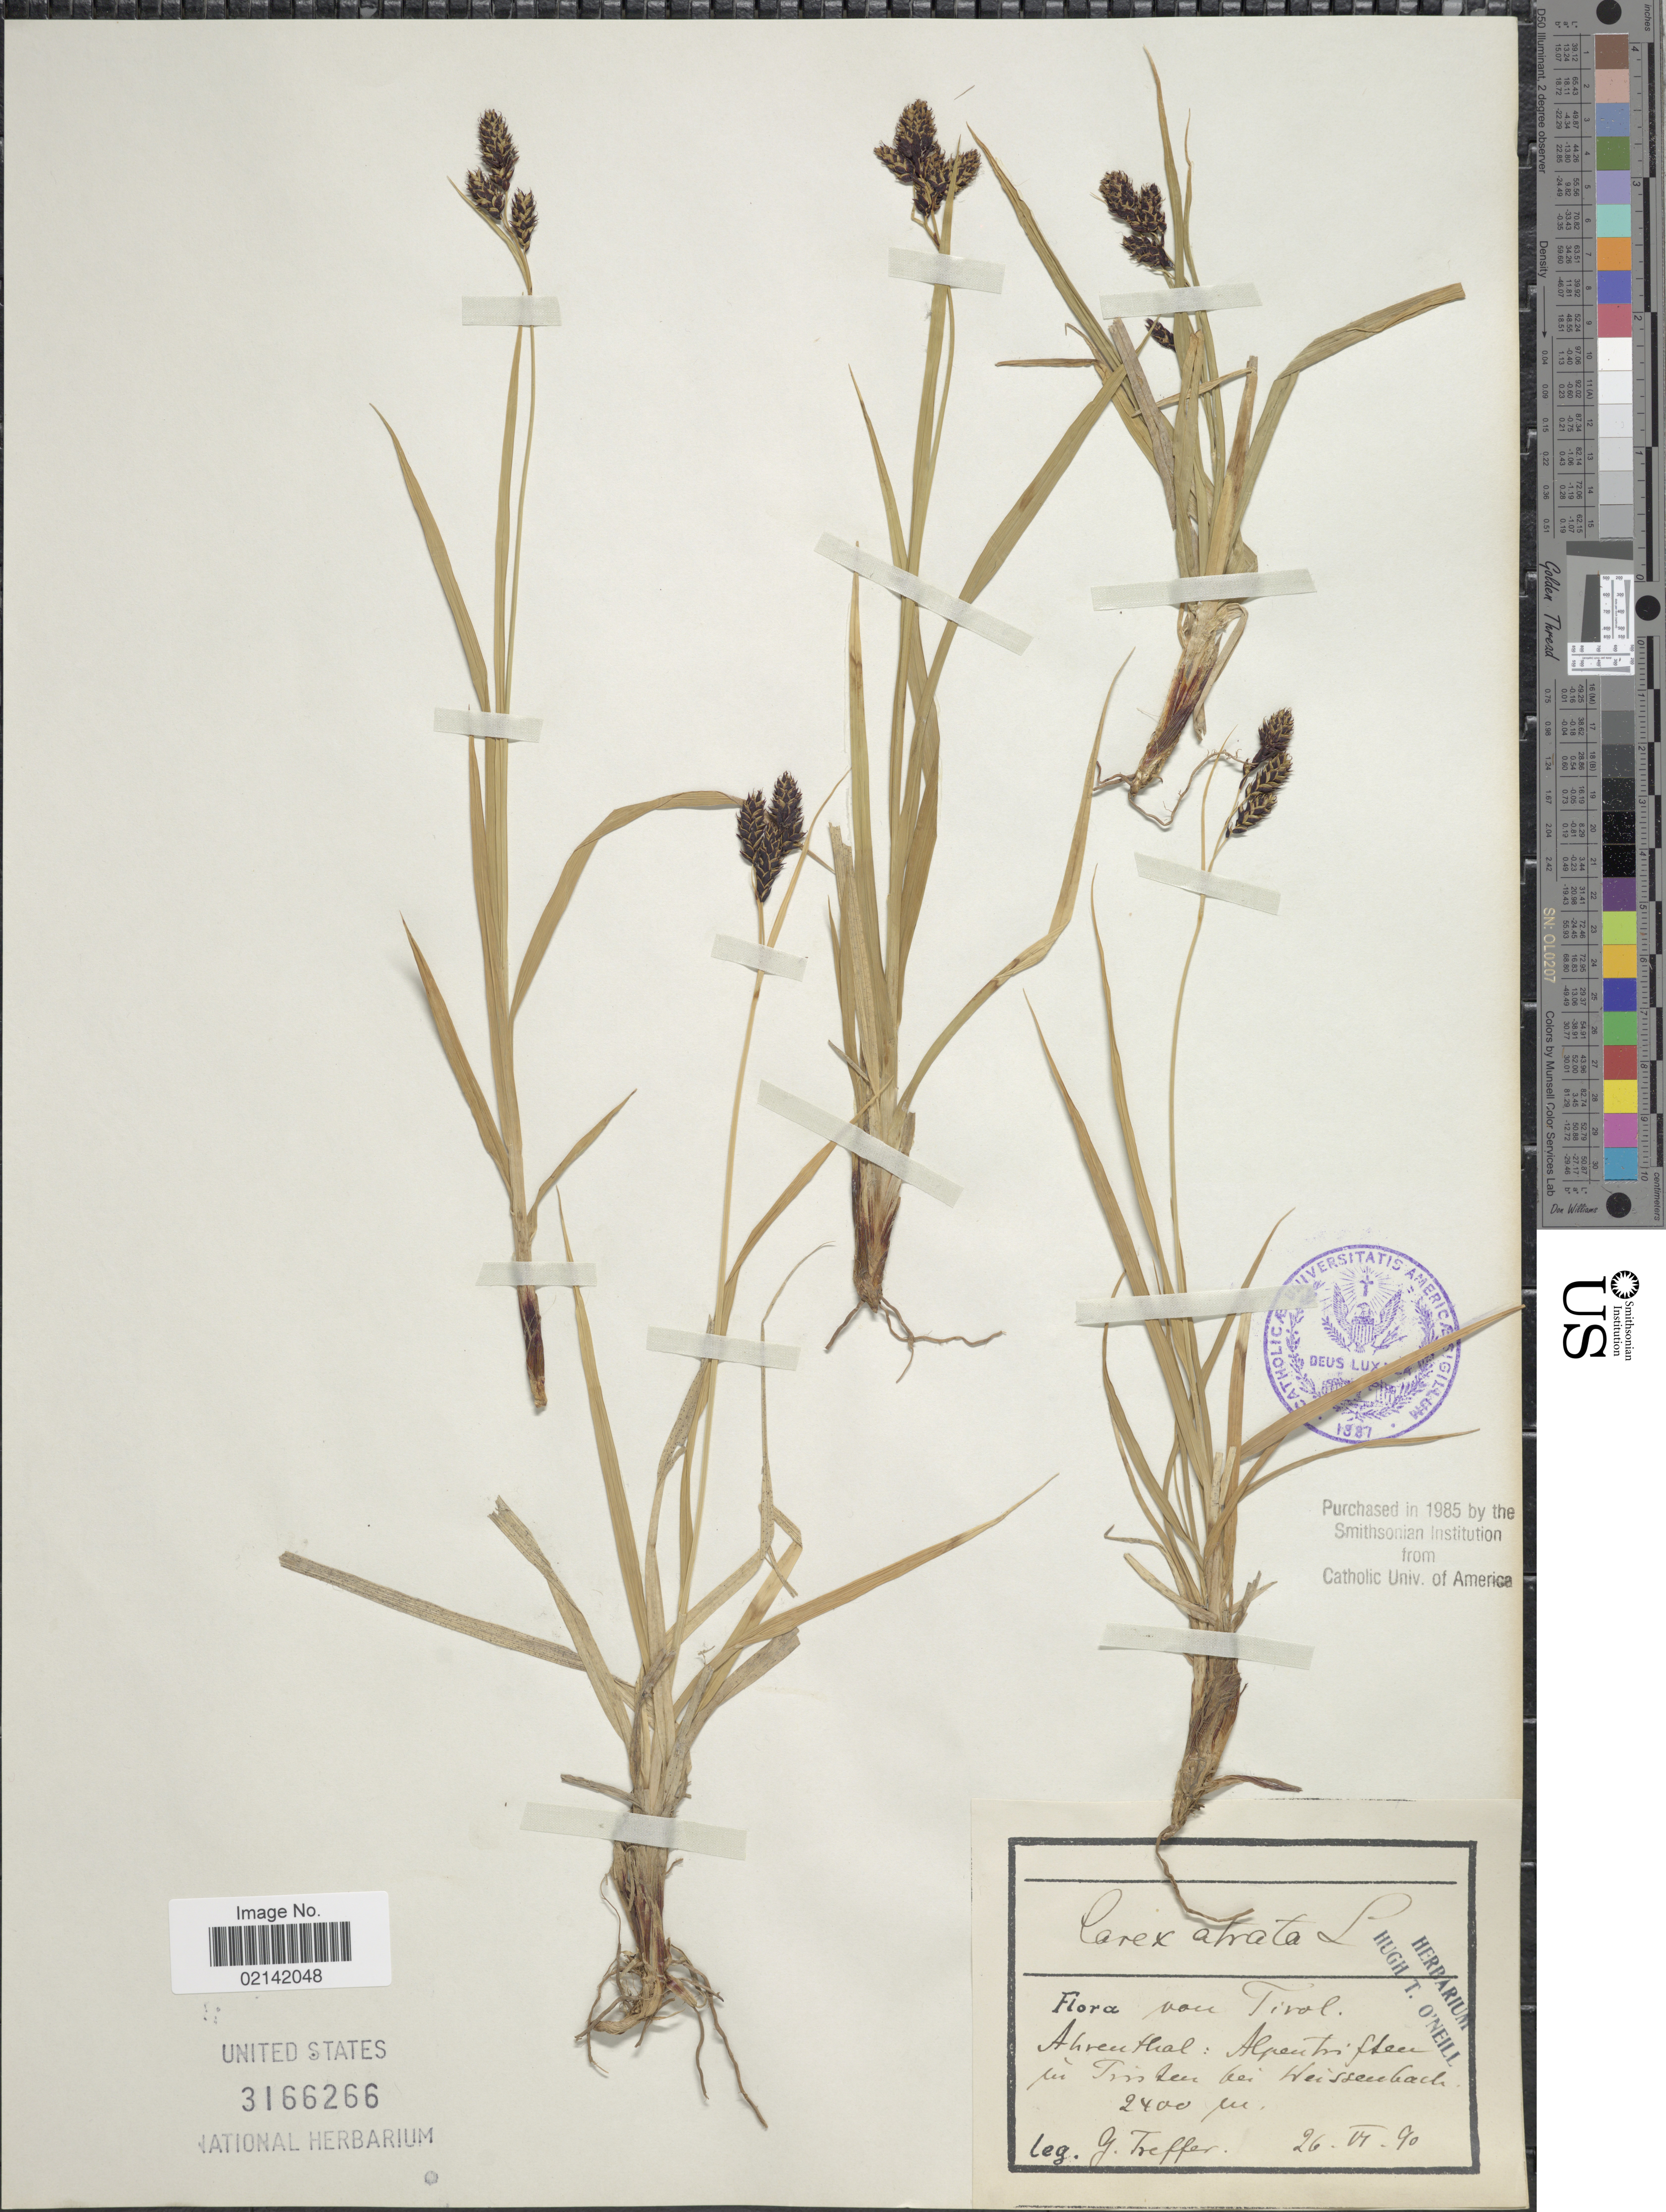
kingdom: Plantae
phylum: Tracheophyta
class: Liliopsida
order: Poales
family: Cyperaceae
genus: Carex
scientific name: Carex atrata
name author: L.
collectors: G. Treffer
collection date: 1890-06-26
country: Austria / Italy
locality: Tirol, Ahrenthal: Alpen triften, bei Tristen bei Weissenbach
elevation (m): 2400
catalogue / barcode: US 3166266